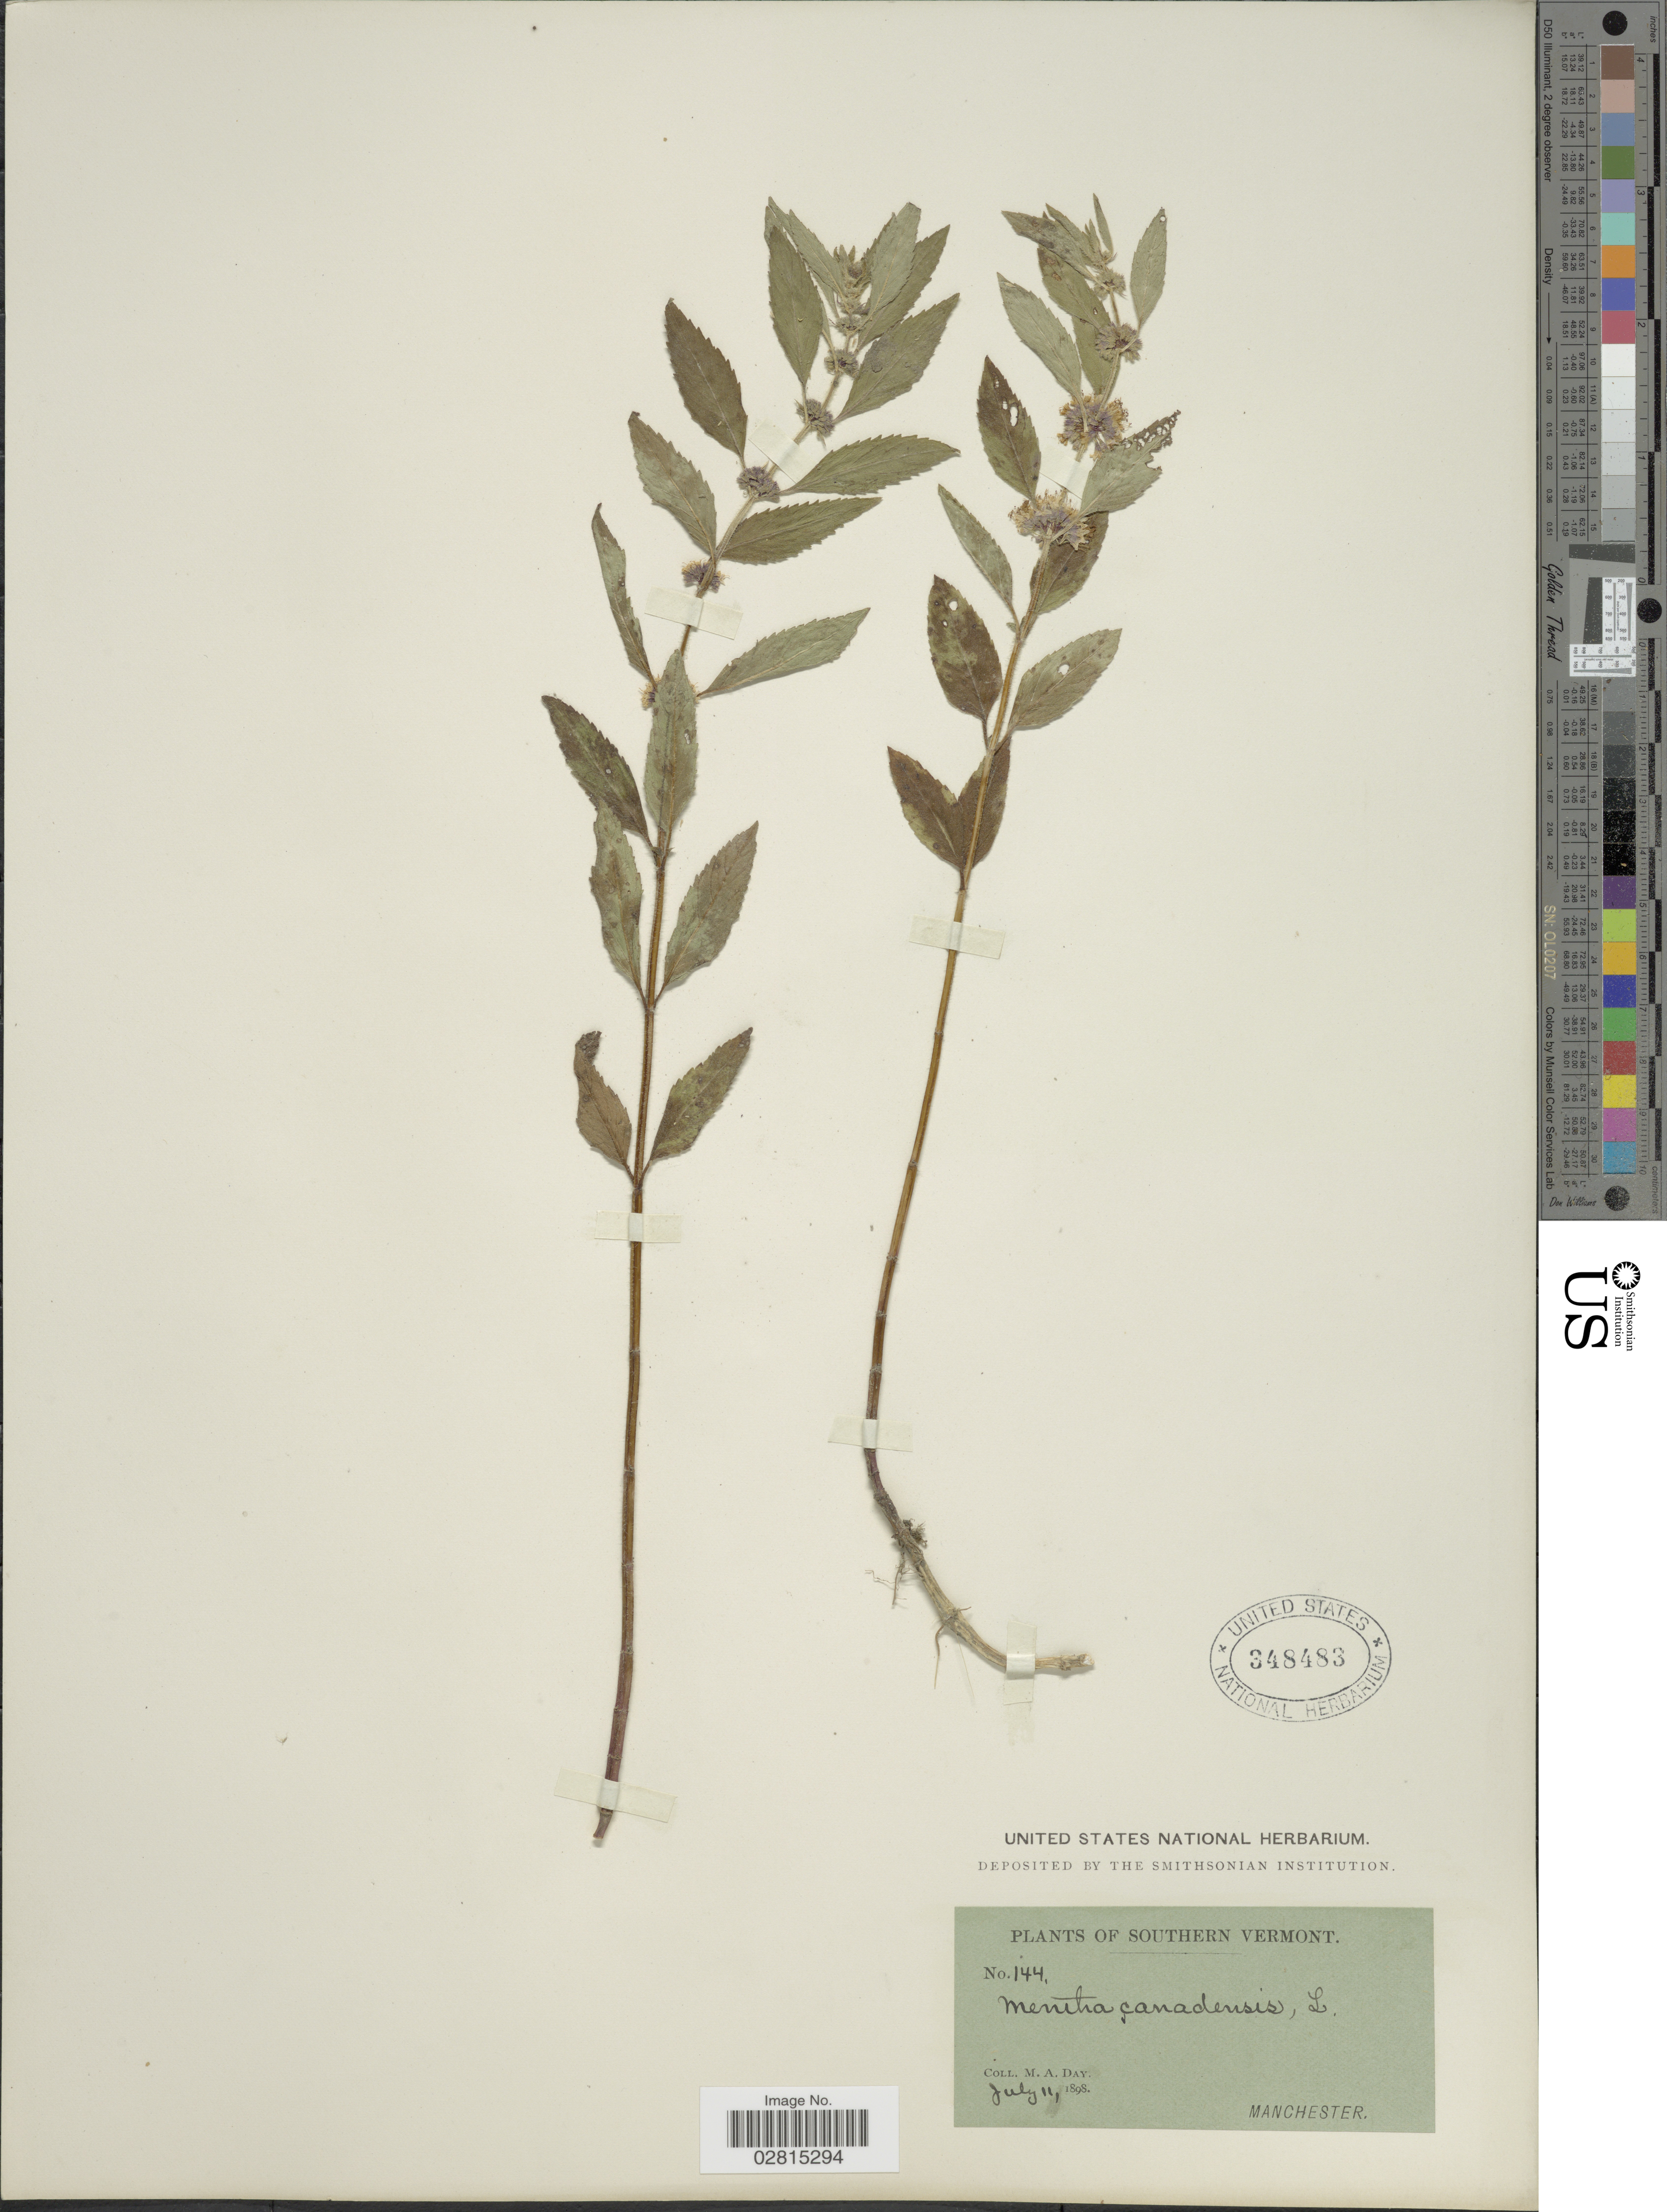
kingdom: Plantae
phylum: Tracheophyta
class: Magnoliopsida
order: Lamiales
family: Lamiaceae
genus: Mentha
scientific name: Mentha canadensis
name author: L.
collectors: M. Day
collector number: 144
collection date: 1898-07-11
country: United States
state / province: Vermont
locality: Southern Vermont. Manchester.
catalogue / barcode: US 348483